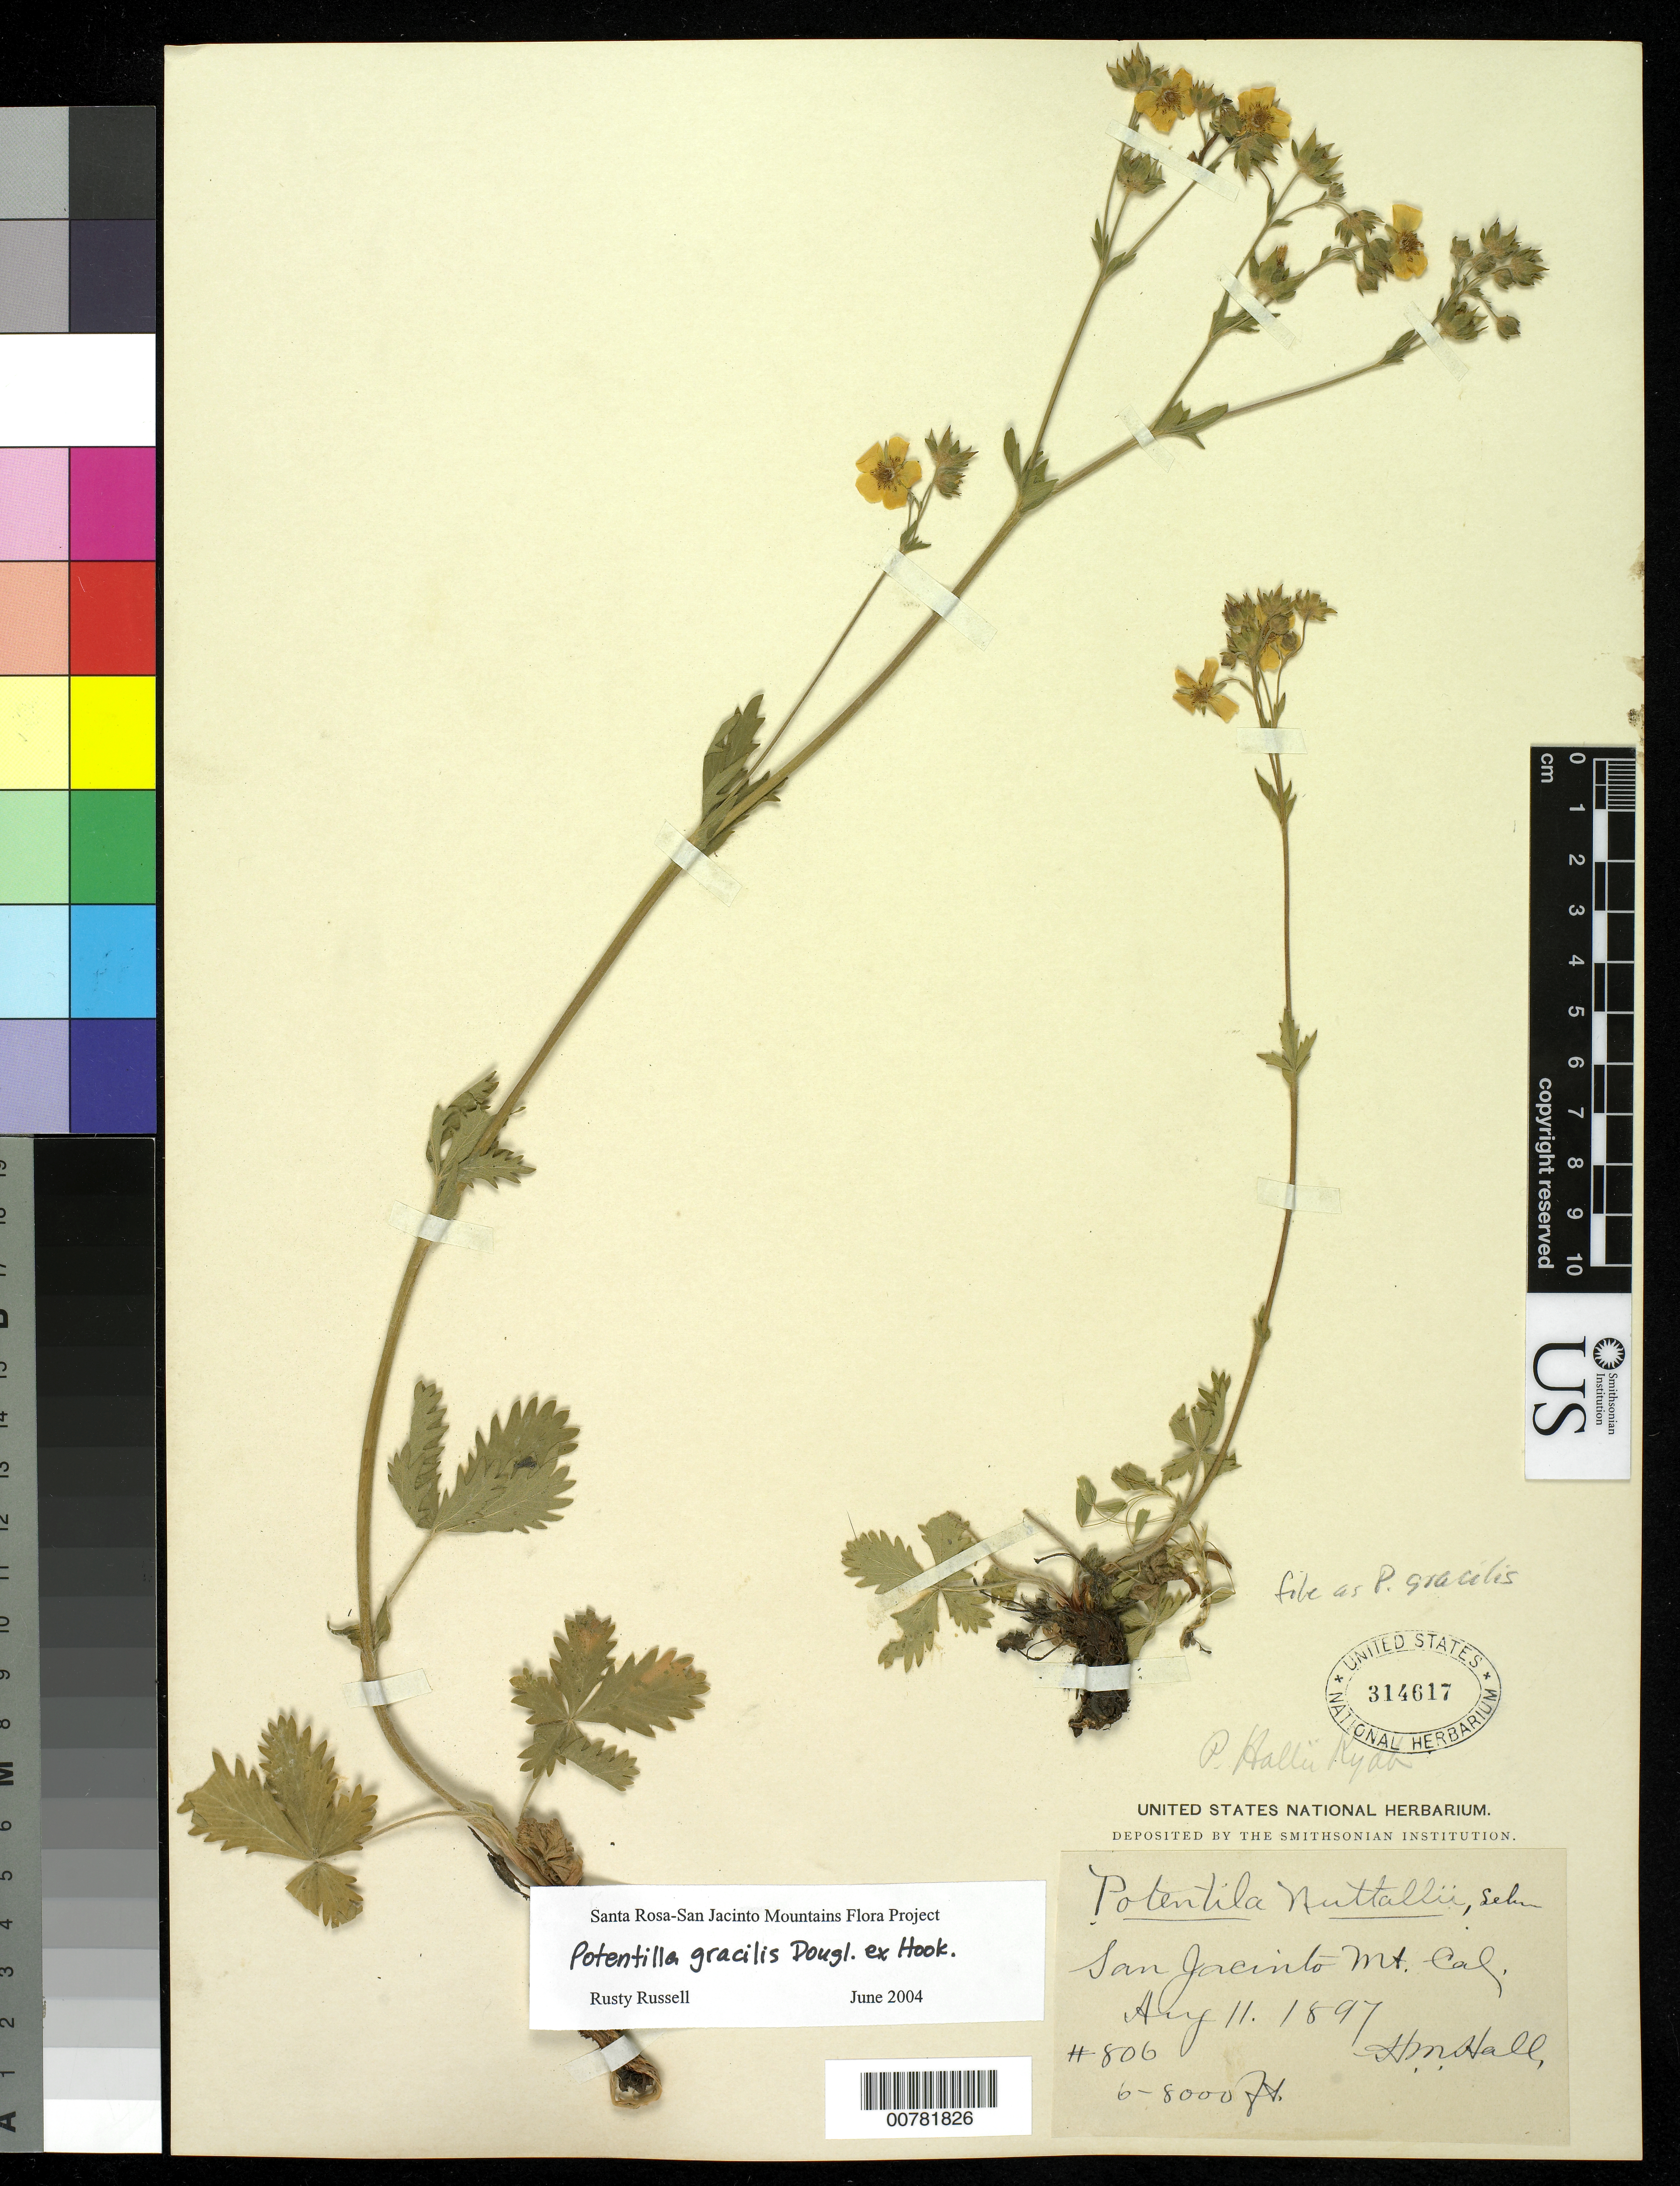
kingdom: Plantae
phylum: Tracheophyta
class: Magnoliopsida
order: Rosales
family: Rosaceae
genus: Potentilla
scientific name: Potentilla gracilis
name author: Douglas ex Hook.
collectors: H. M. Hall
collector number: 806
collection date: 1897-08-11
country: United States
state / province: California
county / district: Riverside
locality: San Jacinto Mt.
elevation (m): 1829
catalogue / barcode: US 314617